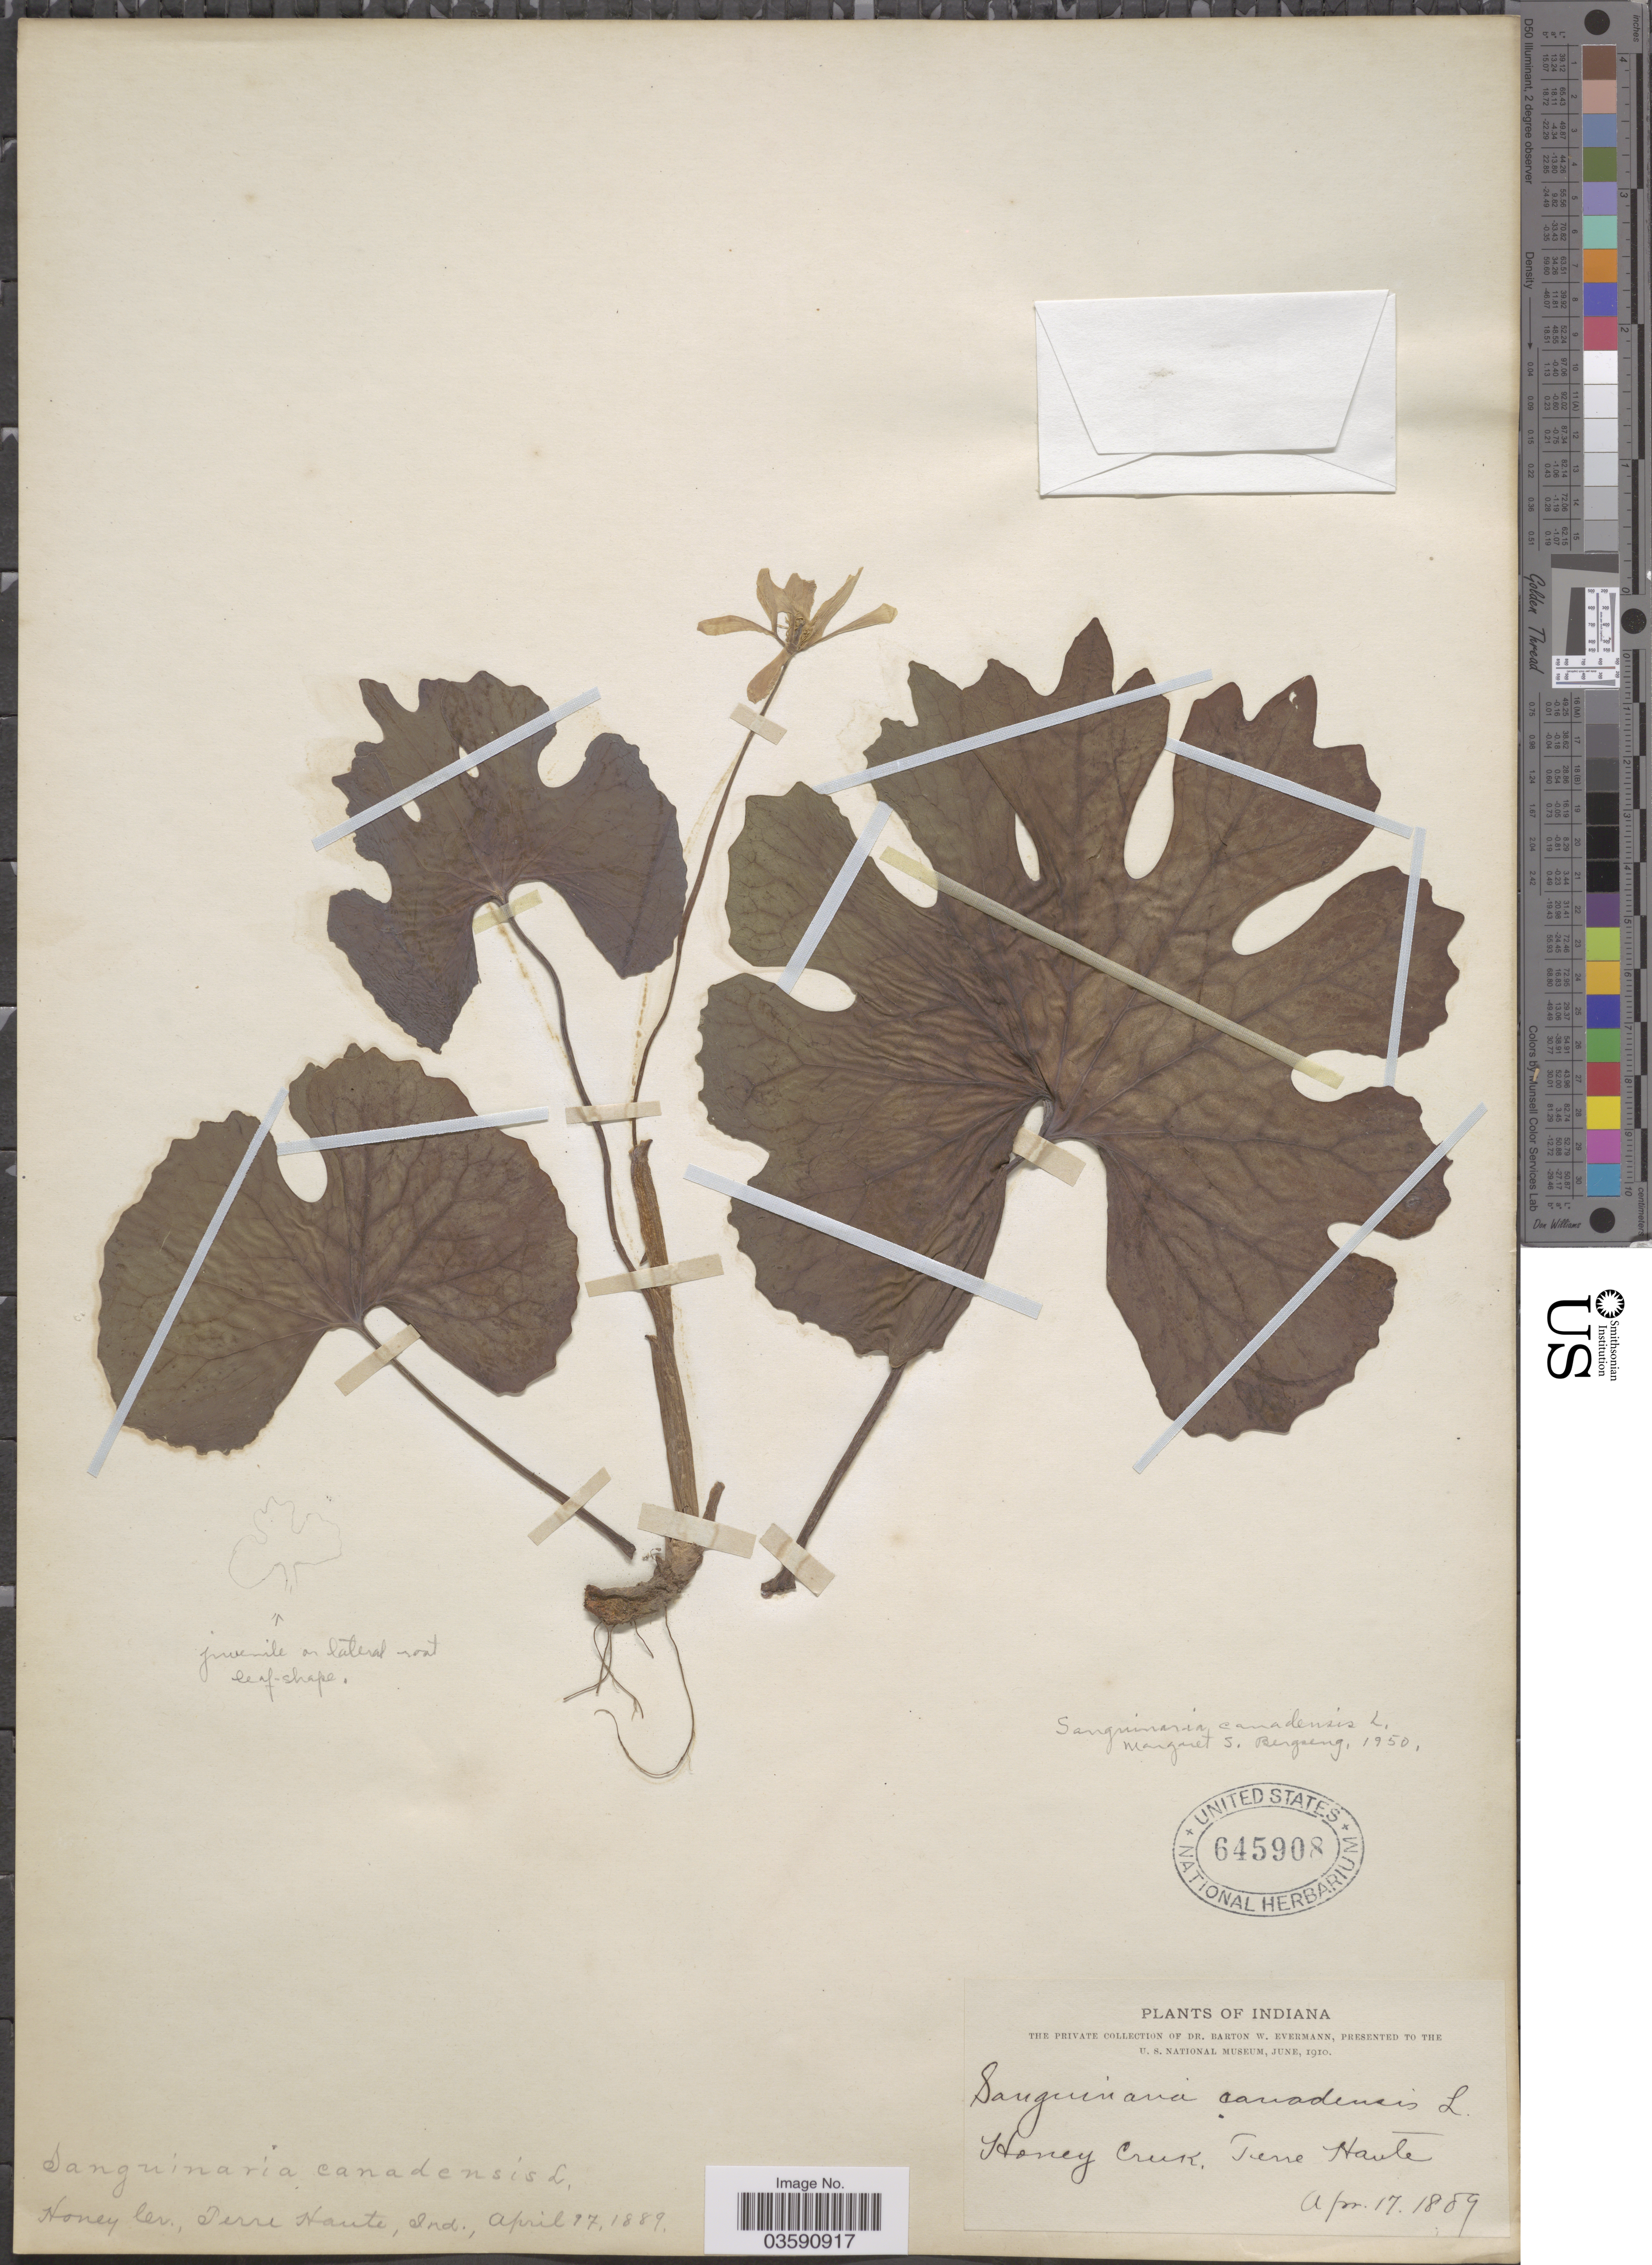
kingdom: Plantae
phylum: Tracheophyta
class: Magnoliopsida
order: Ranunculales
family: Papaveraceae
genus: Sanguinaria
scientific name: Sanguinaria canadensis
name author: L.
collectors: B. W. Evermann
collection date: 1889-04-17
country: United States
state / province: Indiana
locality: Honey Creek, Terre Haute.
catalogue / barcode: US 645908